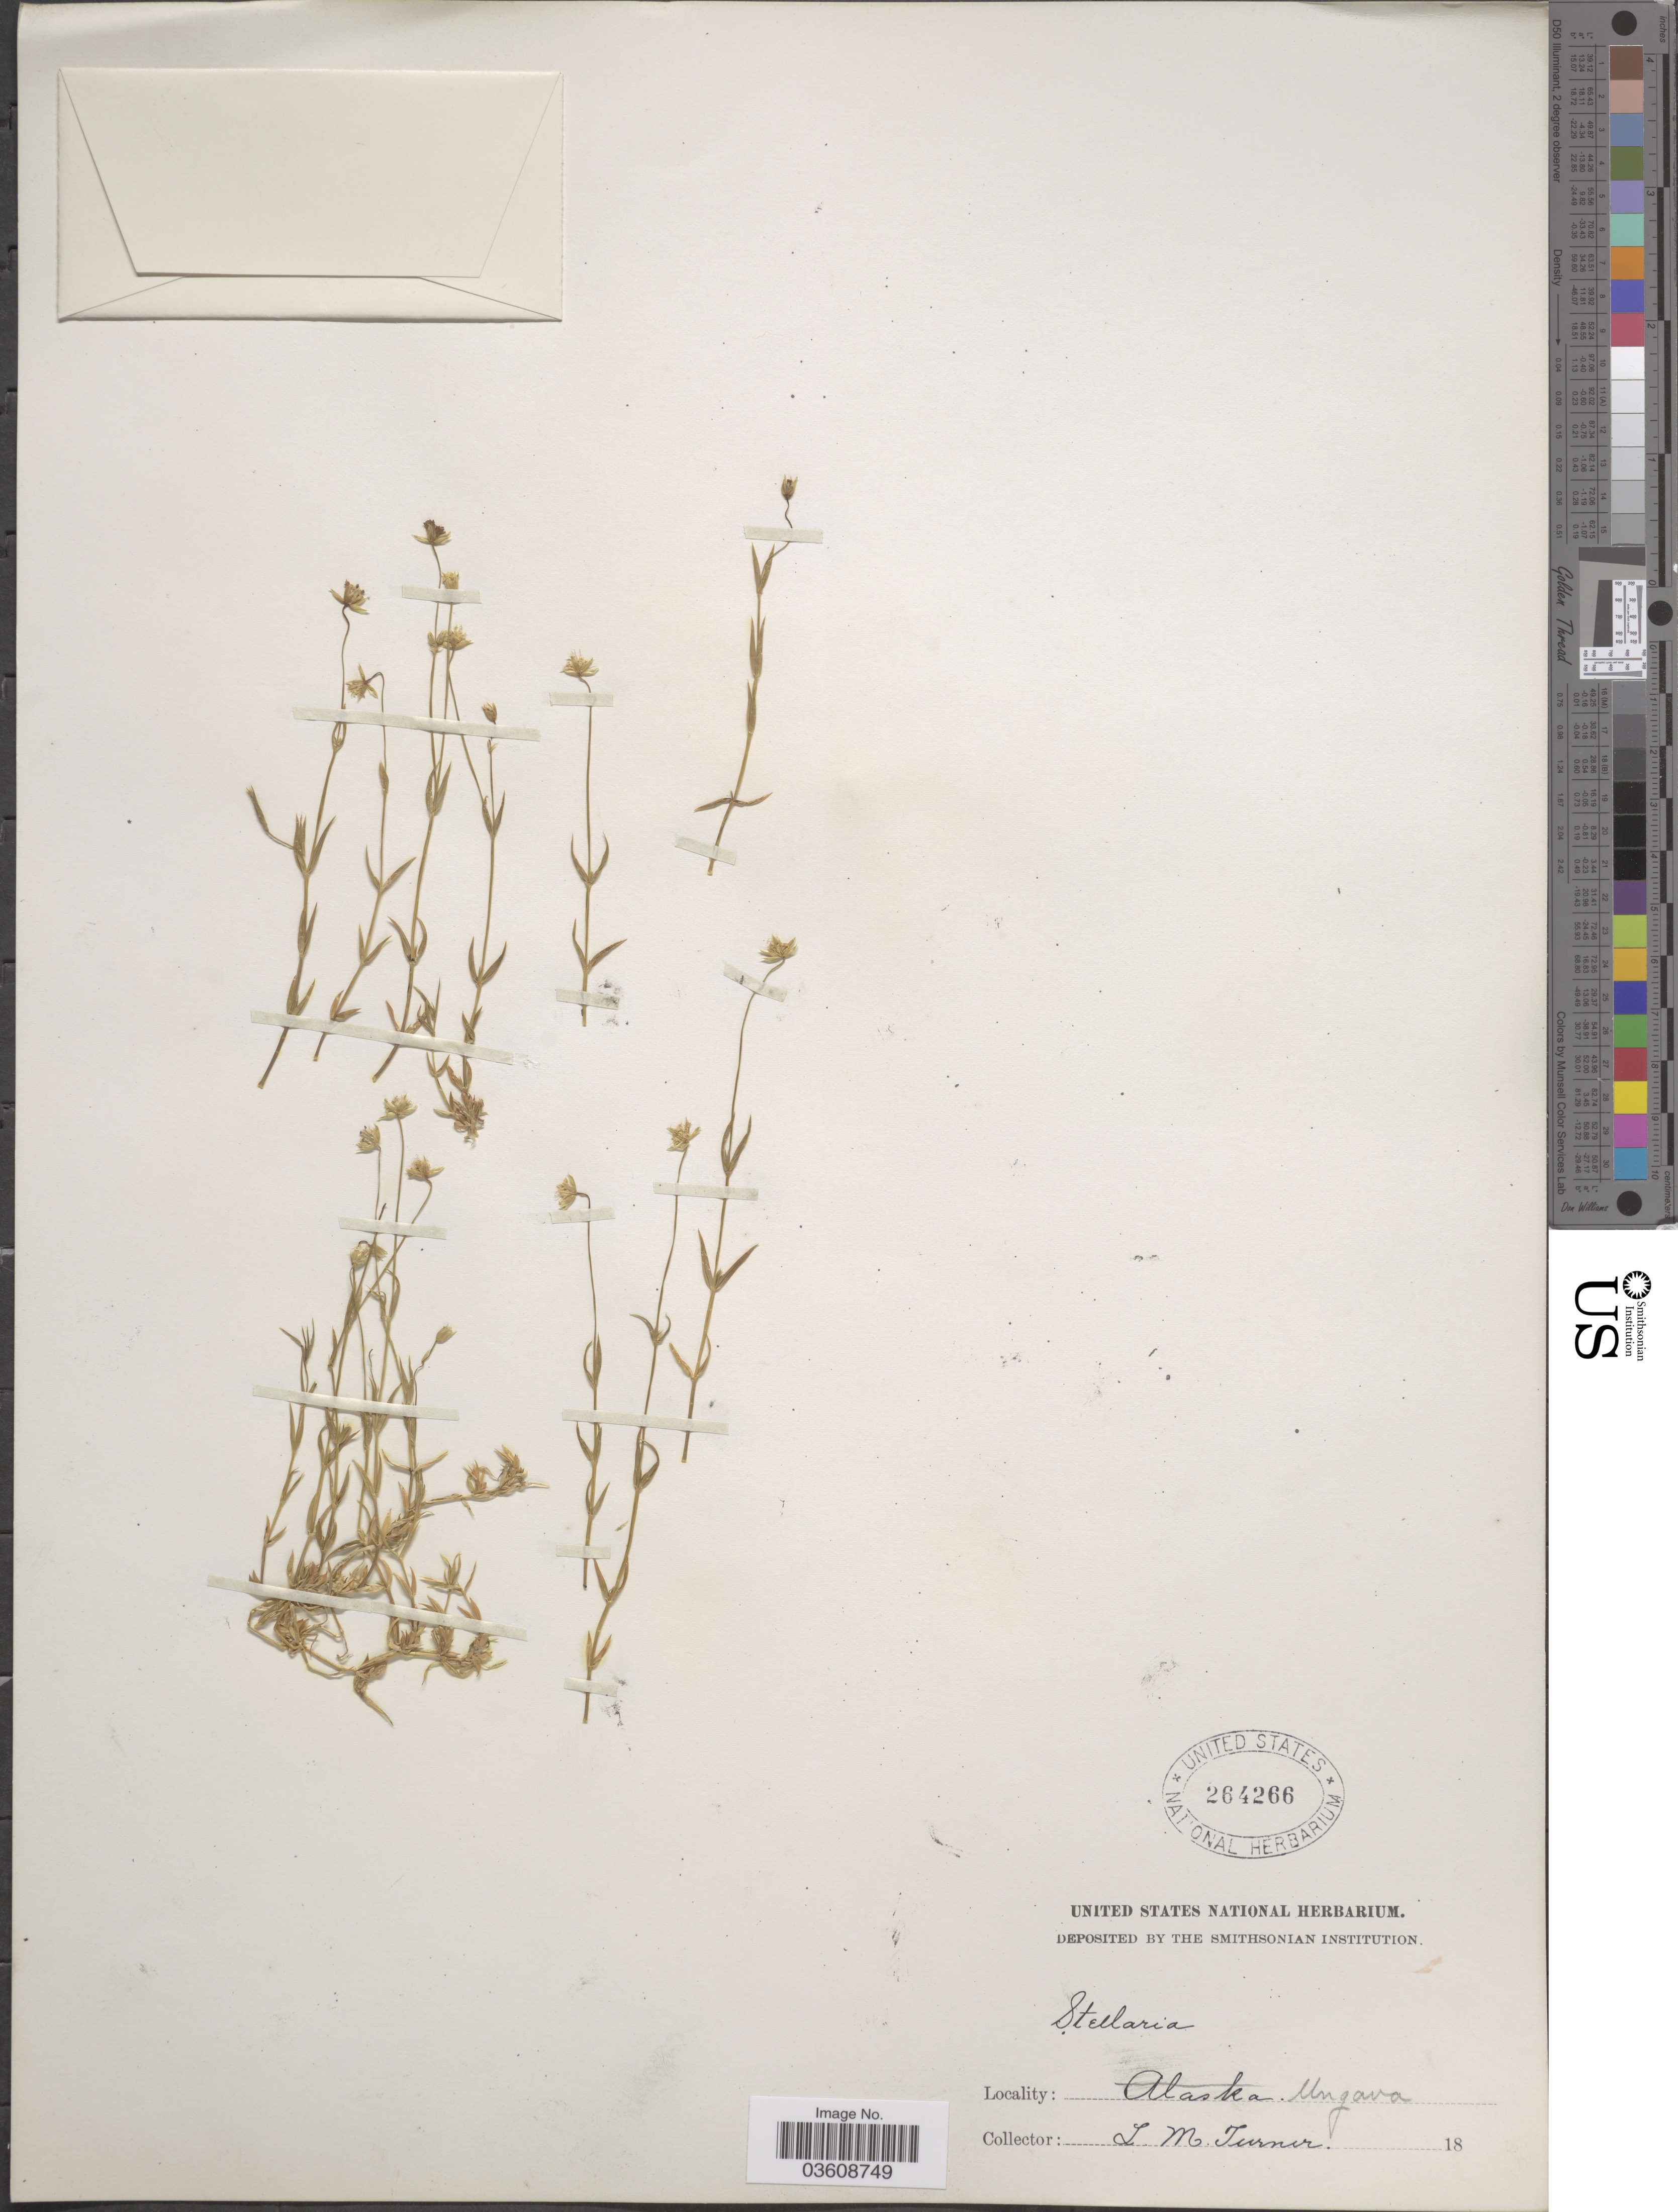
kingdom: Plantae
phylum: Tracheophyta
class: Magnoliopsida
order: Caryophyllales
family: Caryophyllaceae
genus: Stellaria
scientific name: Stellaria longipes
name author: Goldie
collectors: L. M. Turner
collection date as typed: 18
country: Canada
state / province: Newfoundland and Labrador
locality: Ungava.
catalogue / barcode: US 264266